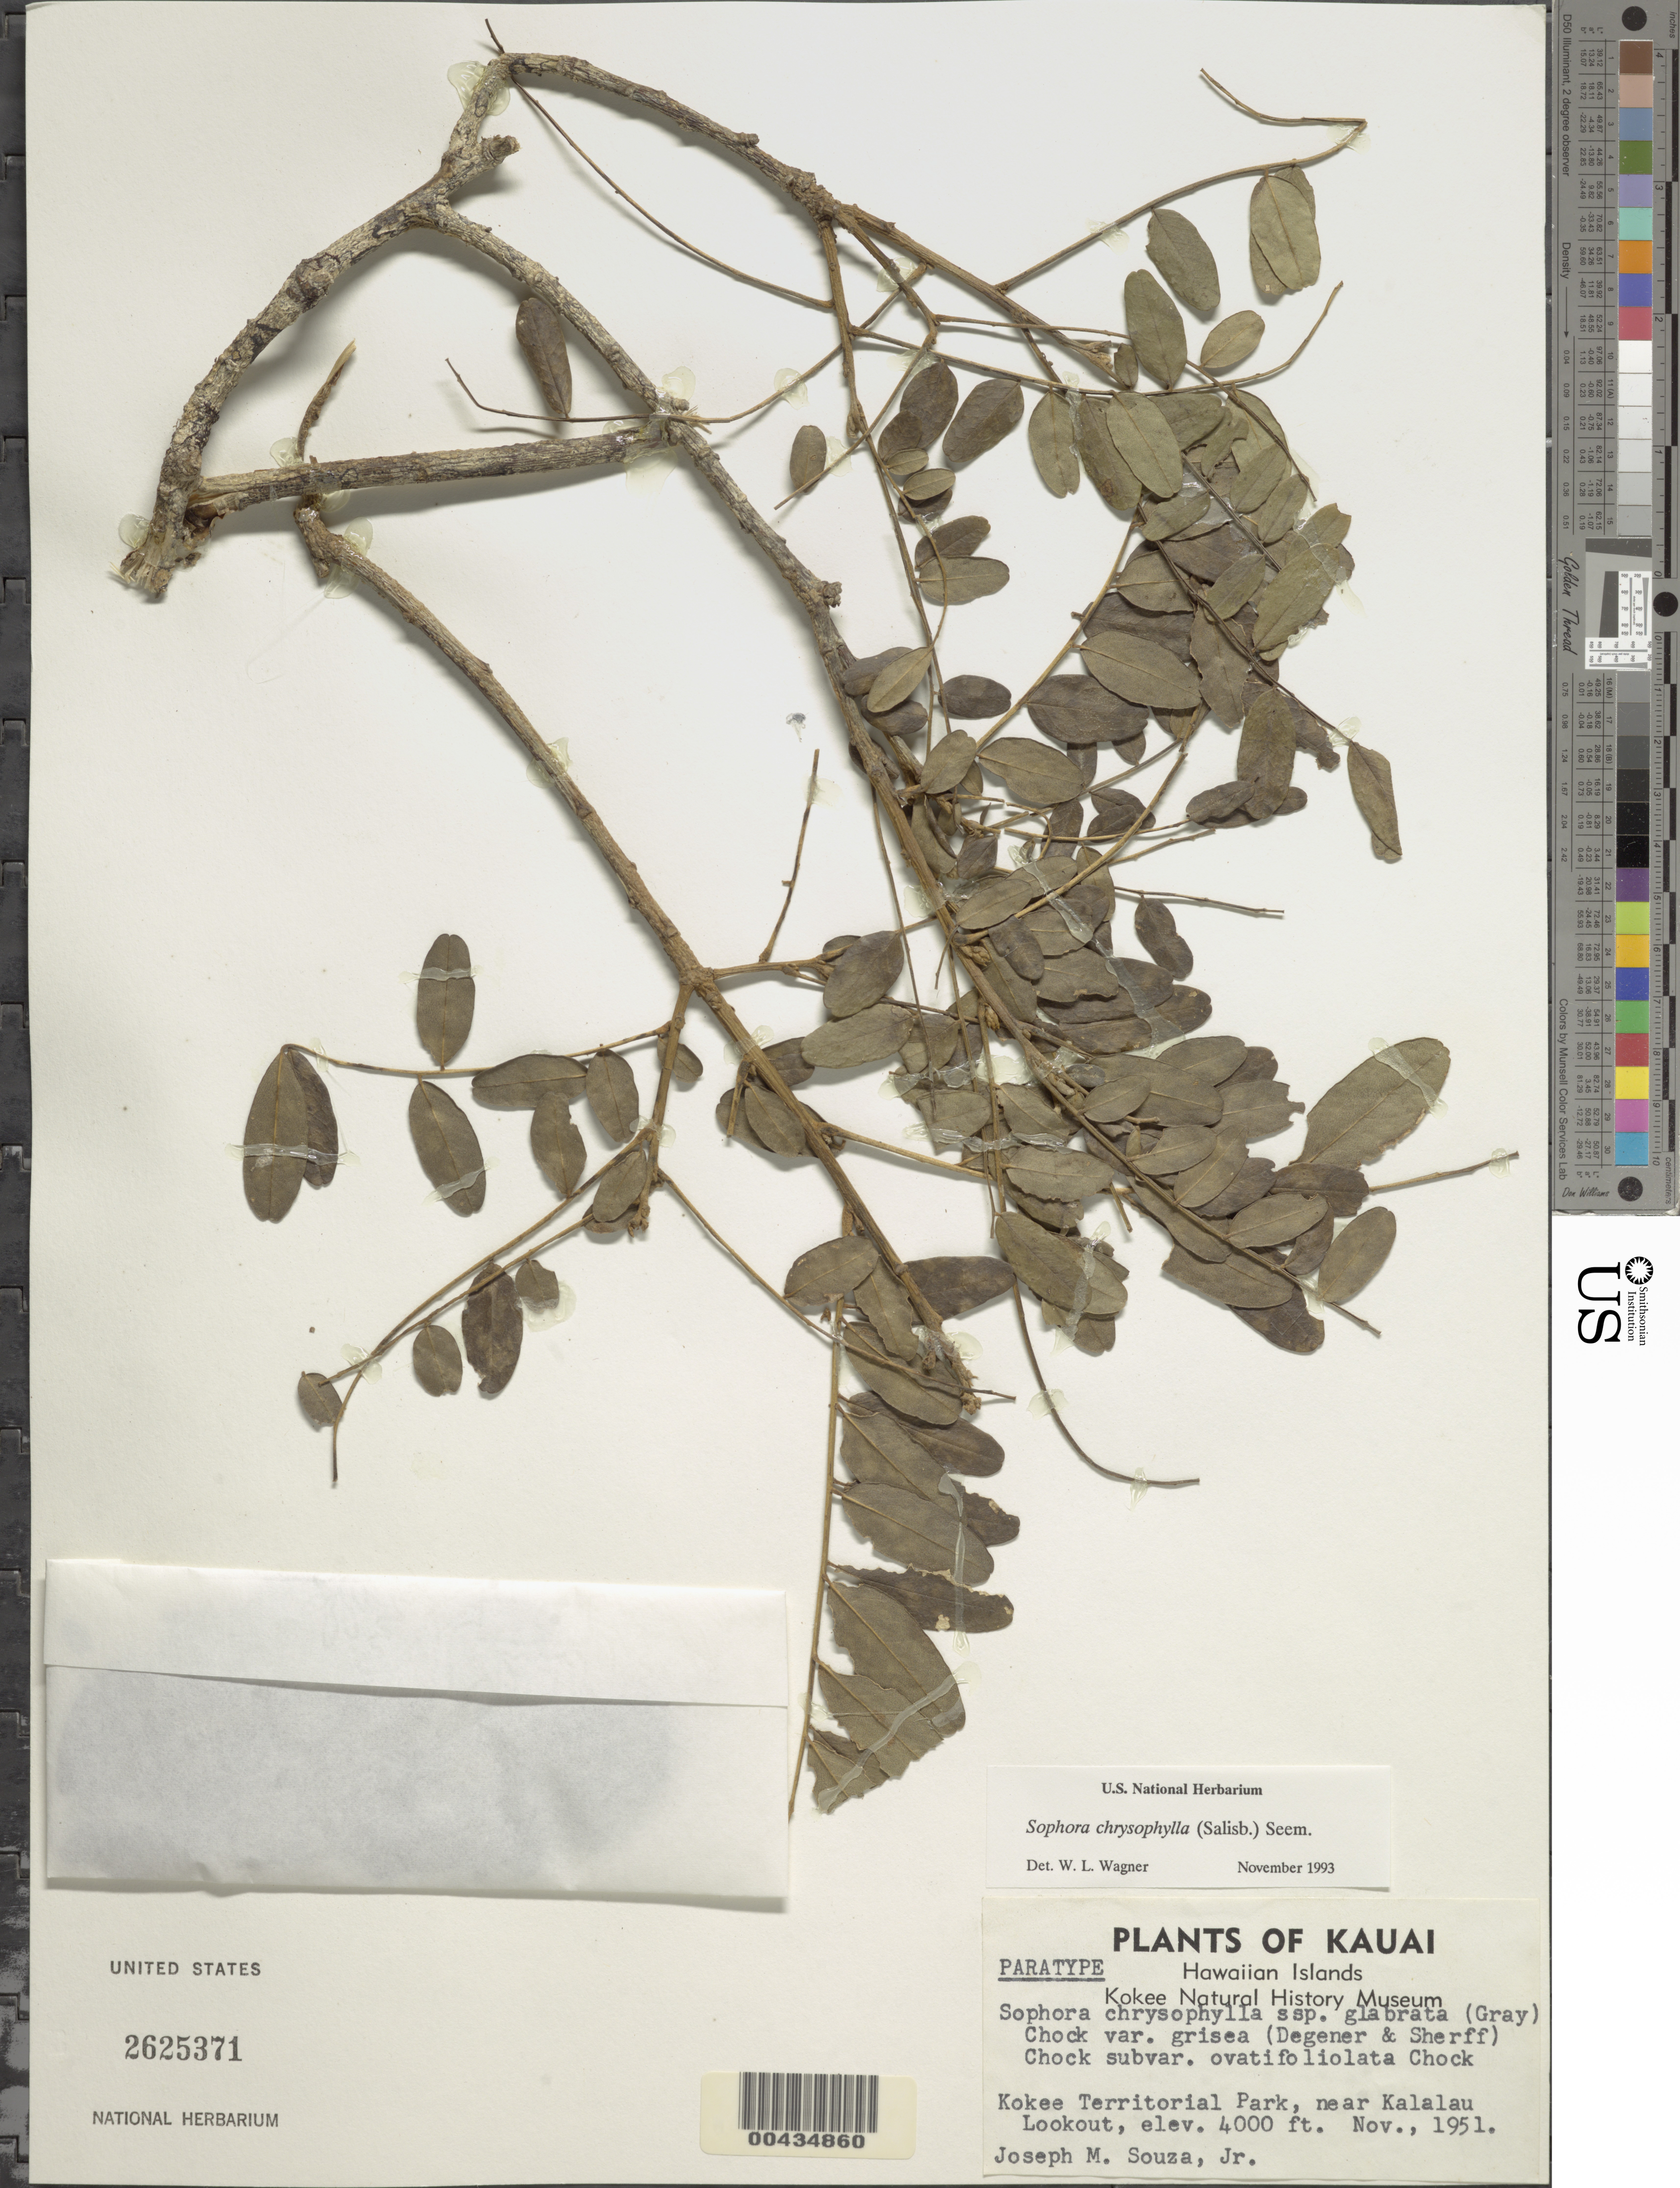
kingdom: Plantae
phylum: Tracheophyta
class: Magnoliopsida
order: Fabales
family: Fabaceae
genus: Sophora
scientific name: Sophora chrysophylla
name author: (Salisb.) Seem.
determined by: Wagner, W. L., (BOT), Smithsonian Institution - National Museum of Natural History (UNITED STATES)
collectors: J. Souza Jr.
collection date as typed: Nov 1951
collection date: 1951-11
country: United States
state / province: Hawaii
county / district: Kauai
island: Kaua'i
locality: Kokee Territorial Park, near Kalalau Lookout.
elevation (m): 1219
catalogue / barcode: US 2625371